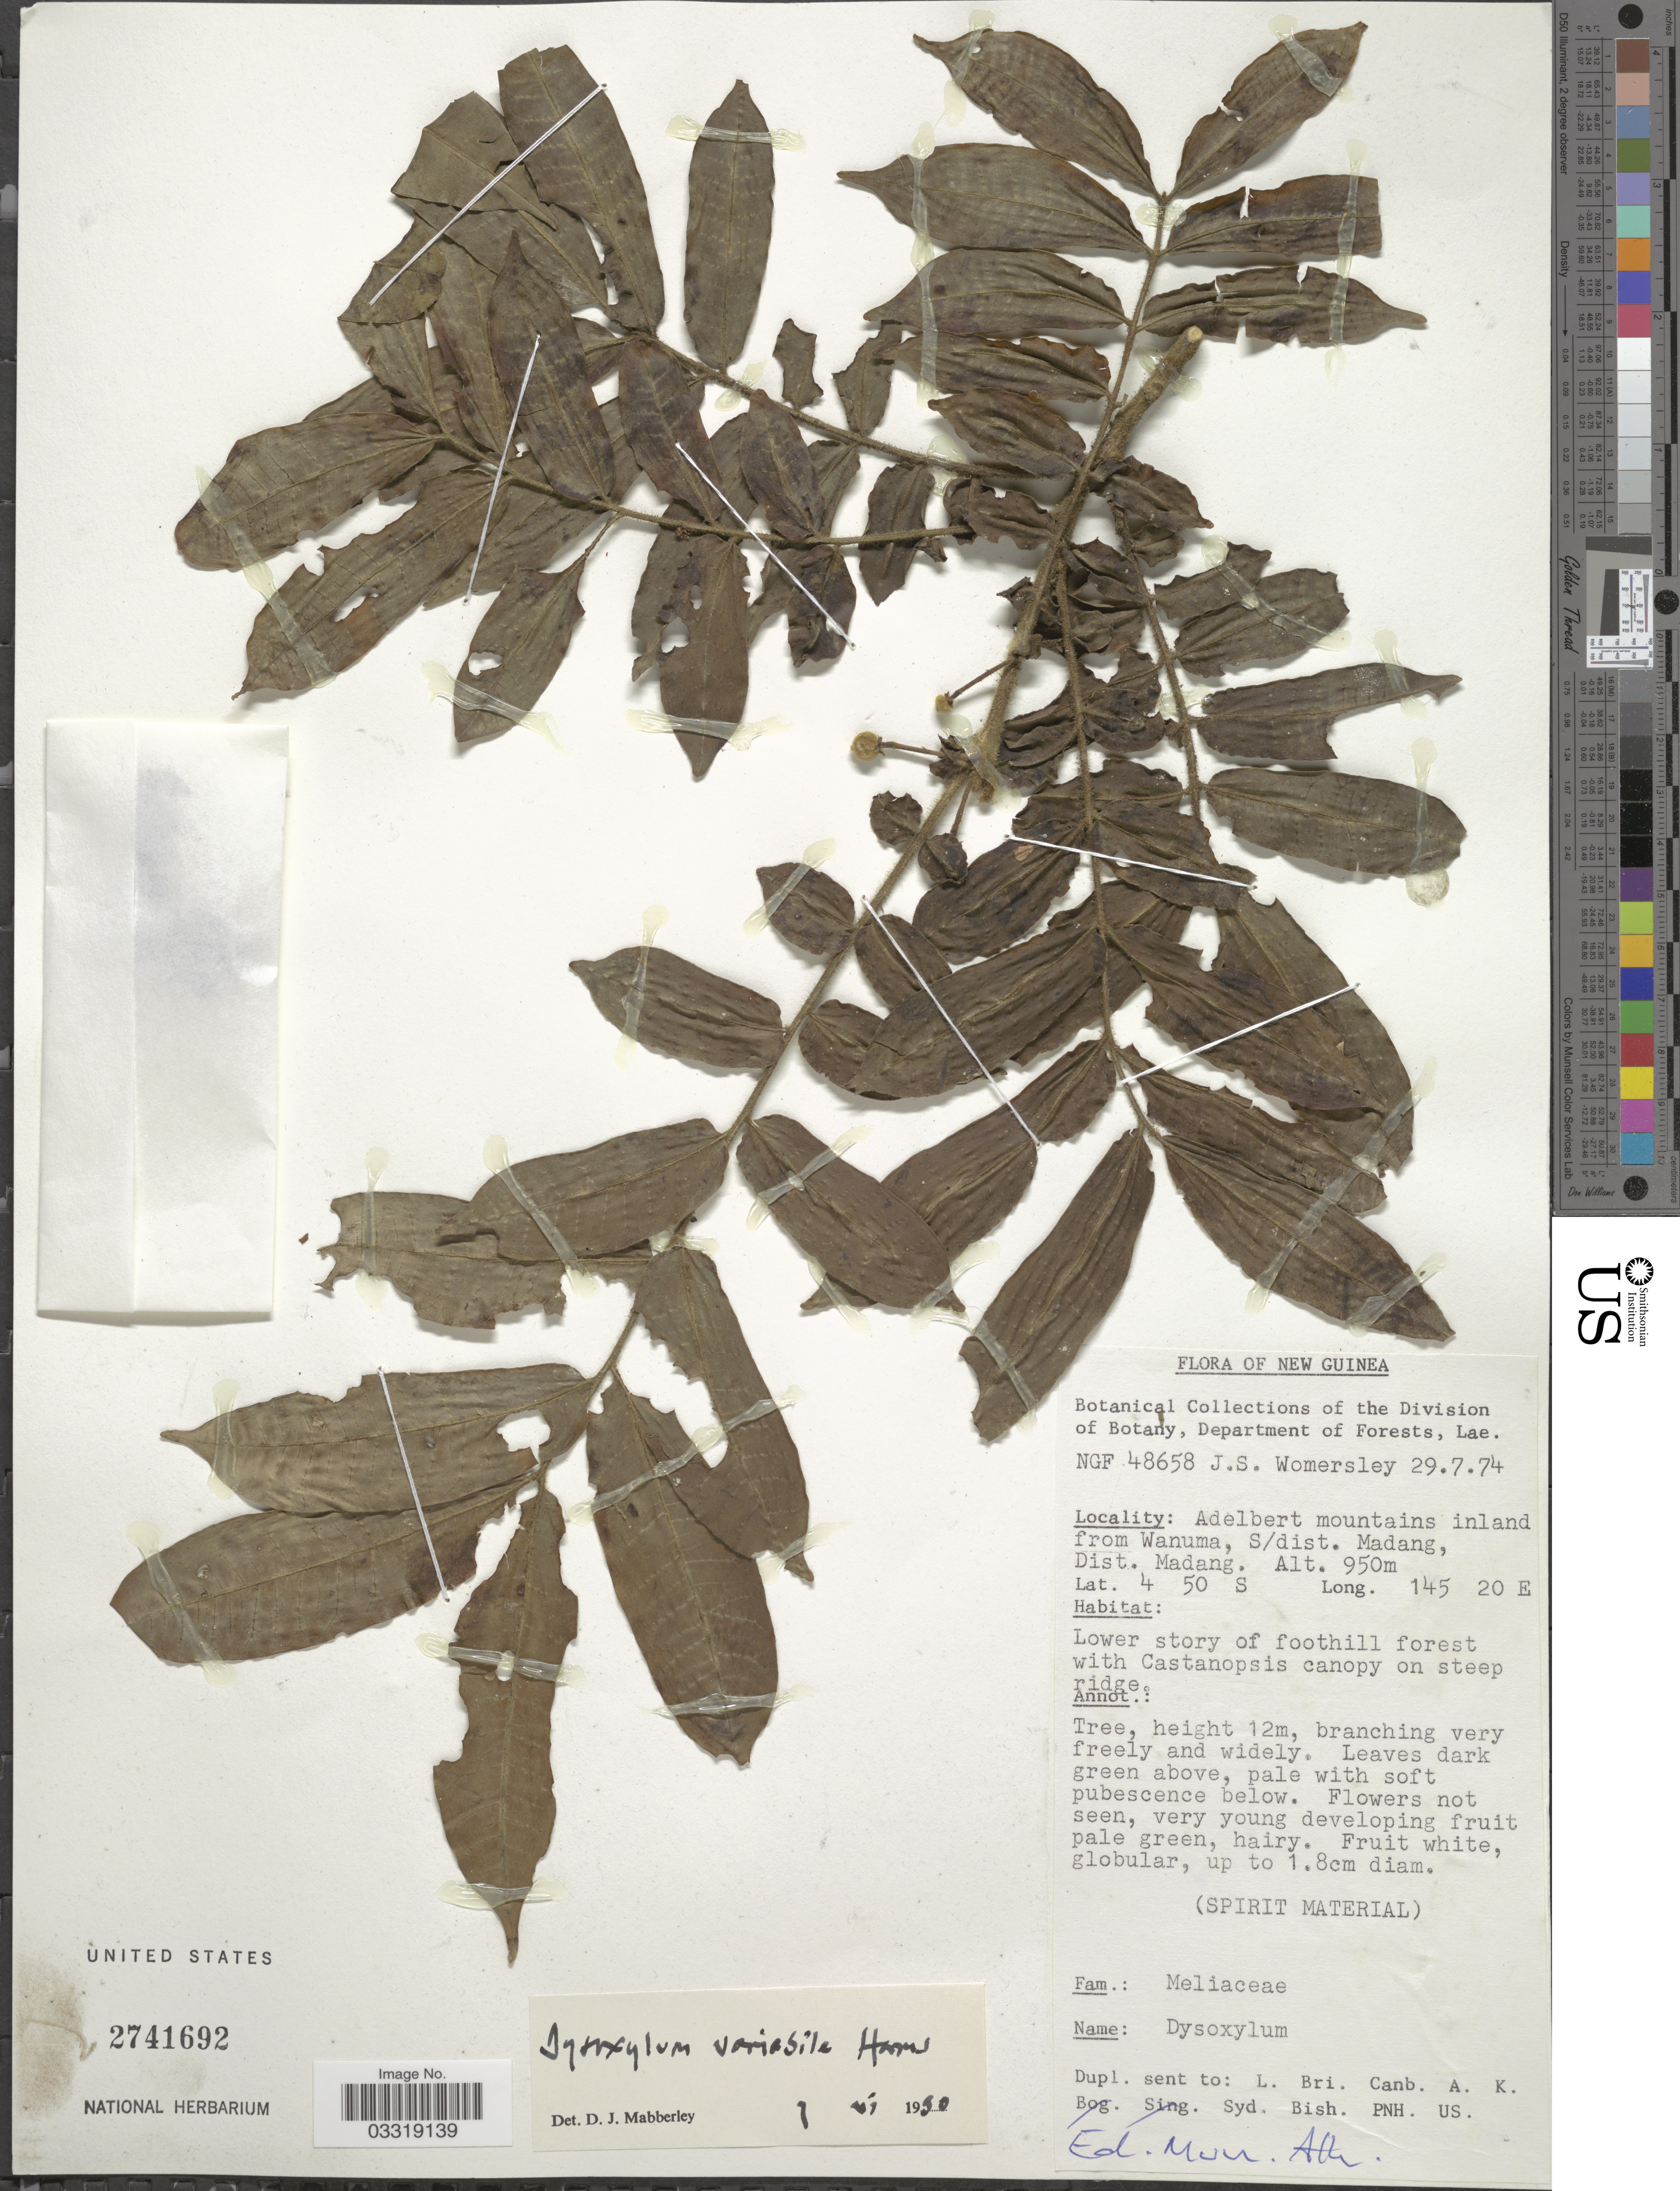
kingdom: Plantae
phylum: Tracheophyta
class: Magnoliopsida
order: Sapindales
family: Meliaceae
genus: Didymocheton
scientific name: Didymocheton variabilis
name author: (Harms) Holzmeyer & Mabb.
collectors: J. S. Womersley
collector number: NGF 48658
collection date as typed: Transcribed d/m/y: 29/7/74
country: Papua New Guinea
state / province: Madang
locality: New Guinea. Adelbert mountains inland from Wanuma, S/dist. Madang.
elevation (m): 950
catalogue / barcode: US 2741692